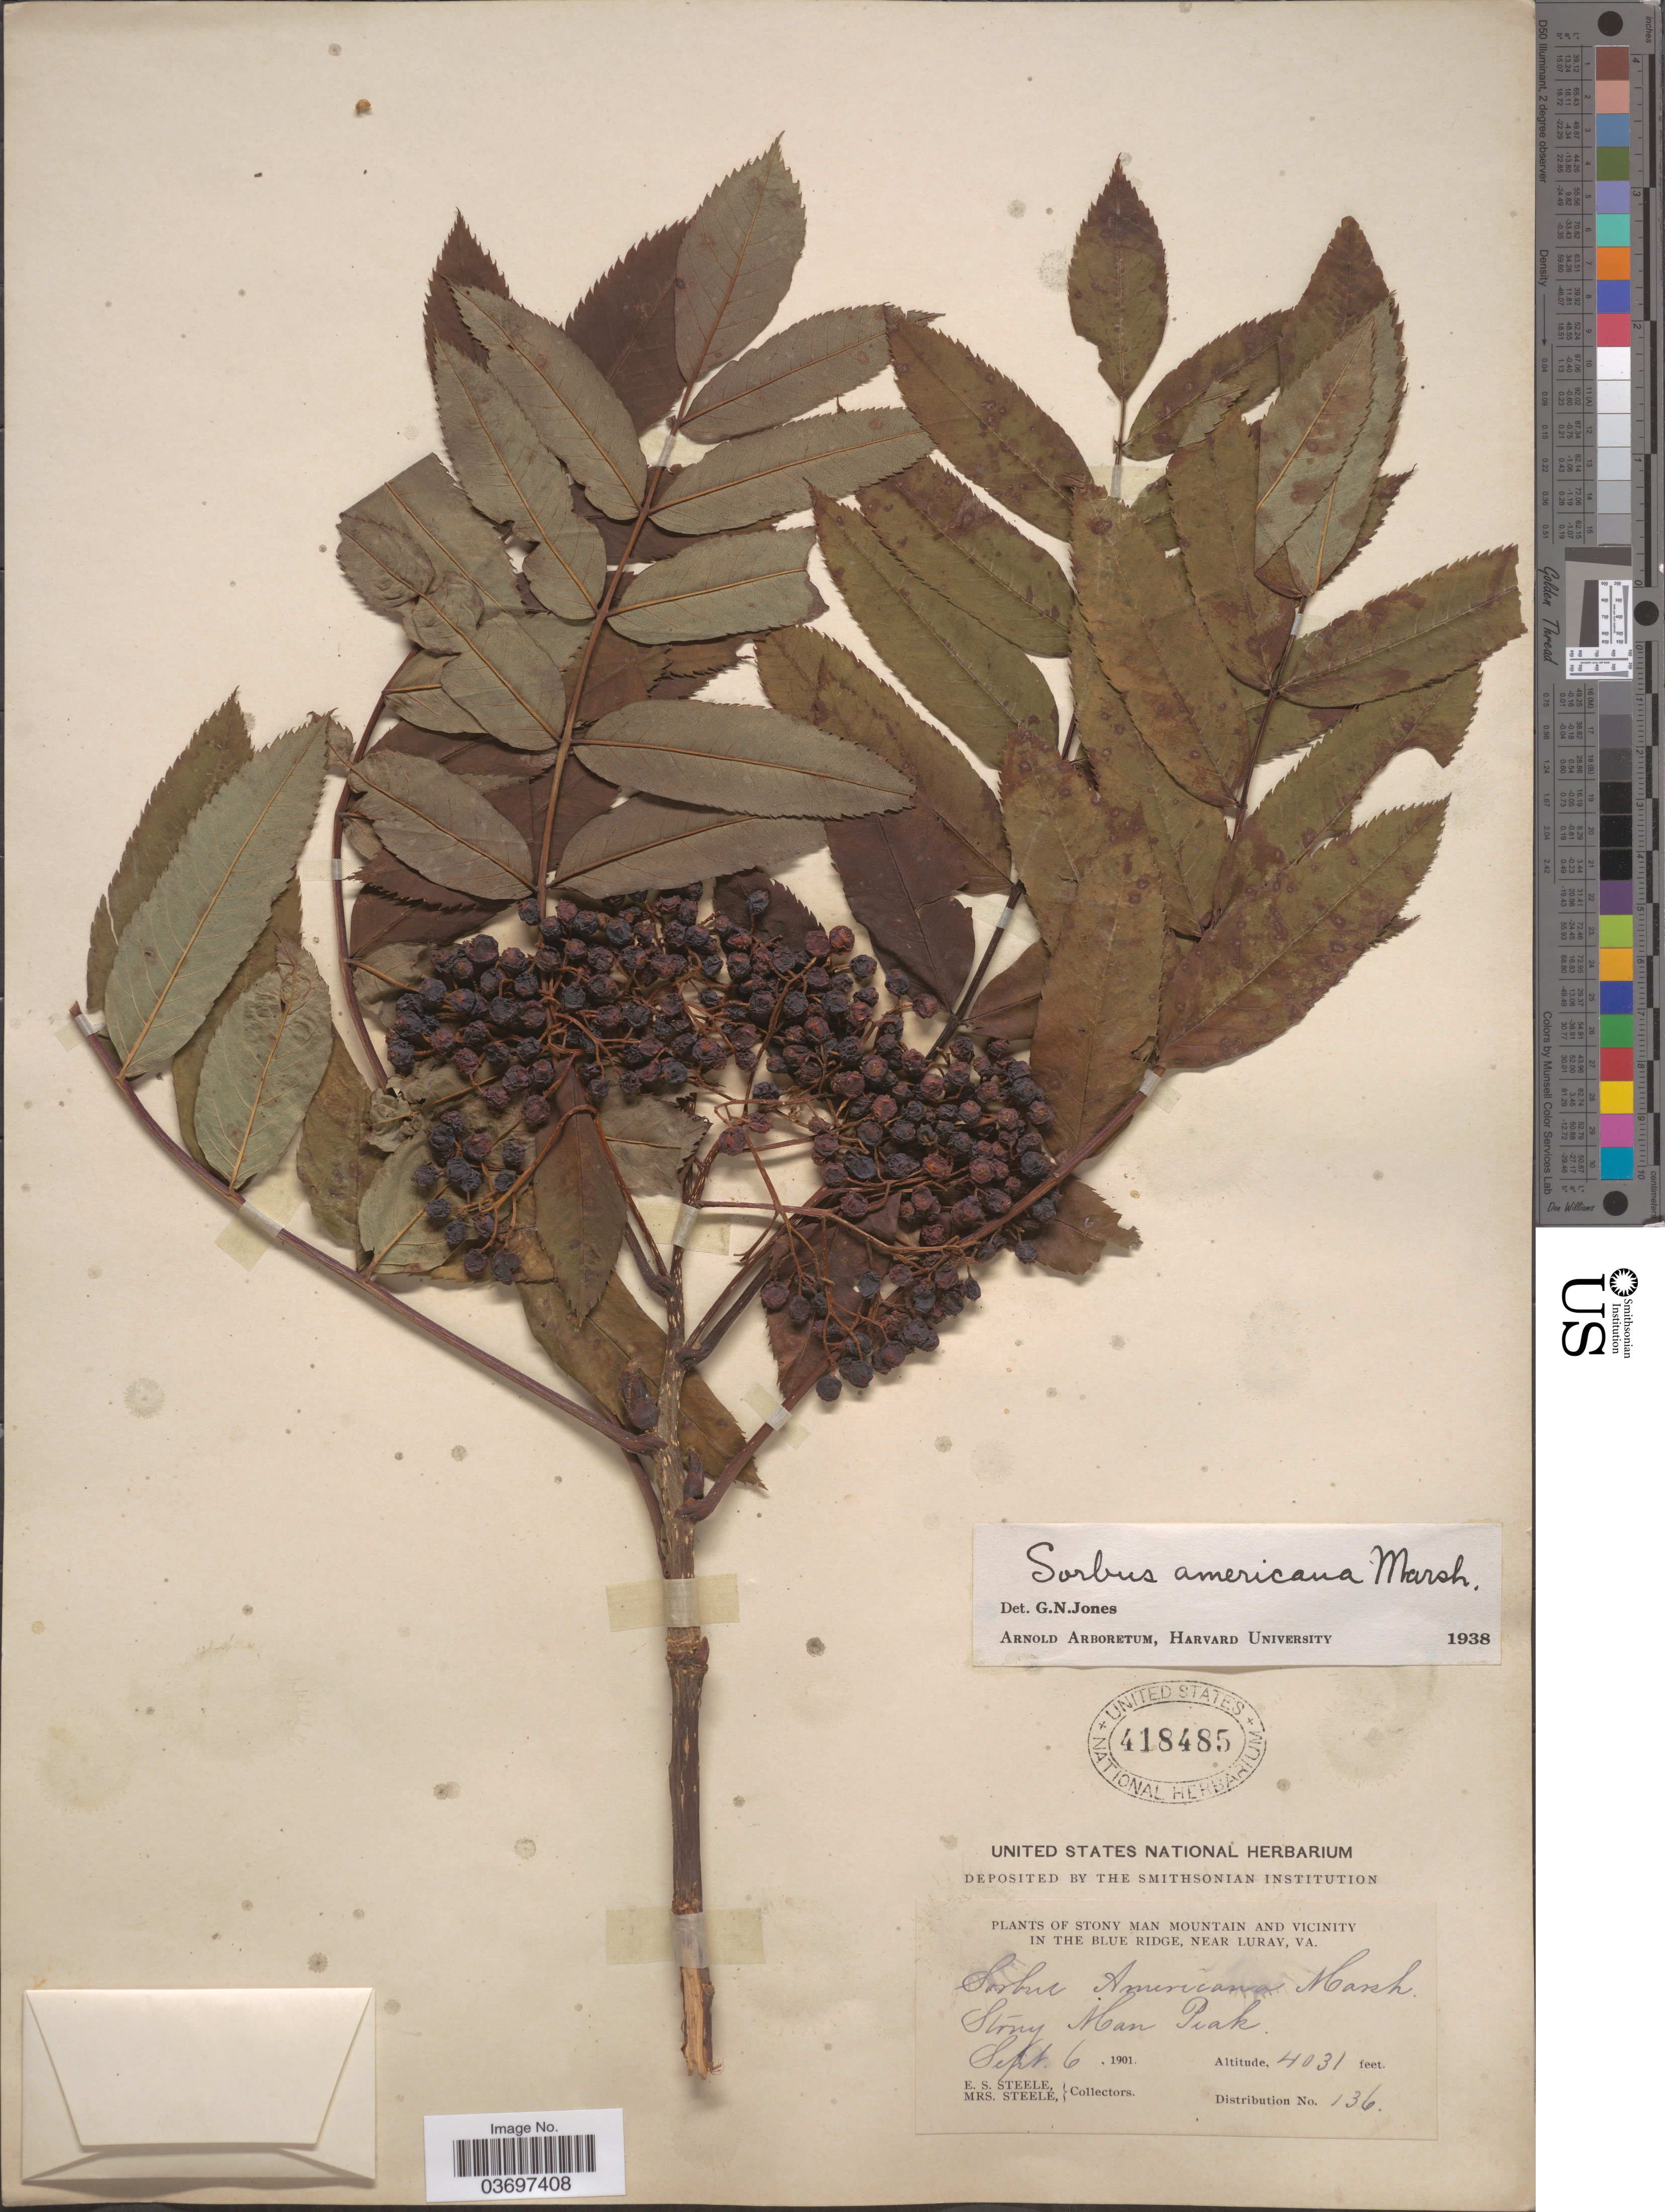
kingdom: Plantae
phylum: Tracheophyta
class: Magnoliopsida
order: Rosales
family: Rosaceae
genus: Sorbus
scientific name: Sorbus americana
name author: Marshall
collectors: E. Steele & Mrs. E. S. Steele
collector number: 136?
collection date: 1901-09-06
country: United States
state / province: Virginia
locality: Stony Man Mountain and Vicinity in the Blue Ridge, near Luray. Stony Man Peak.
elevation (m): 1229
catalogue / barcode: US 418485